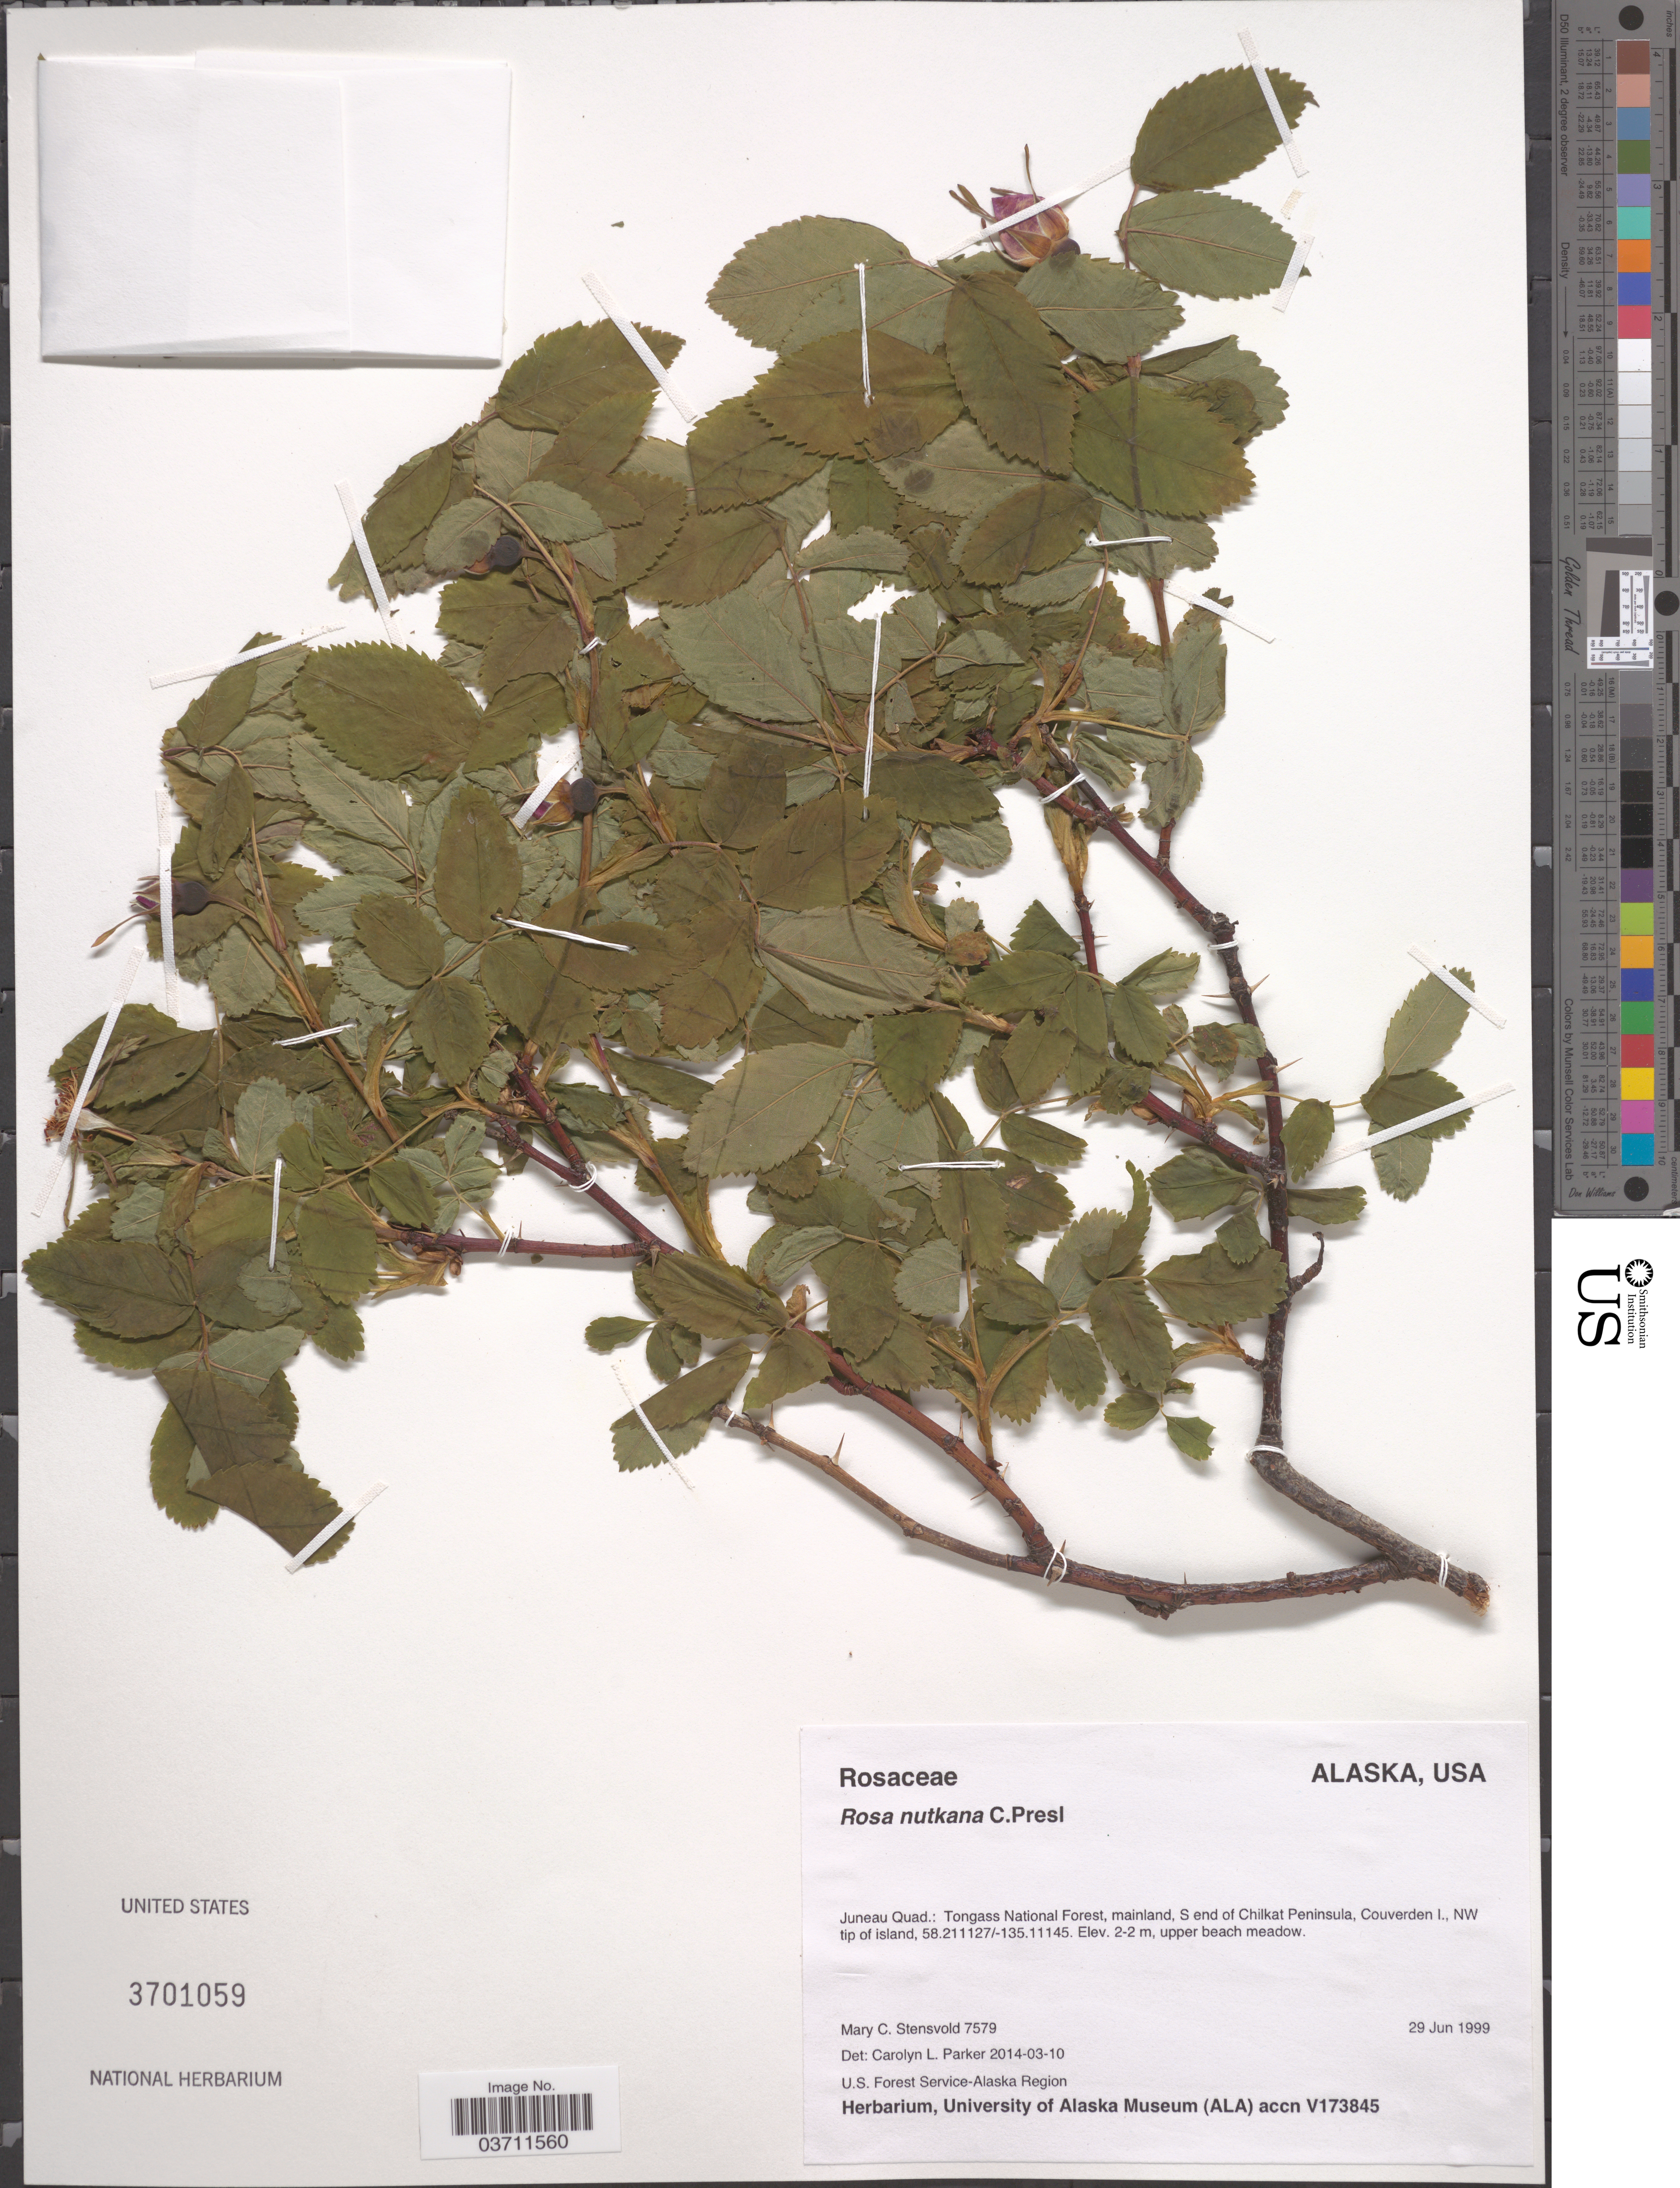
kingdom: Plantae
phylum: Tracheophyta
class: Magnoliopsida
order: Rosales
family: Rosaceae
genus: Rosa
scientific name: Rosa nutkana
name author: C. Presl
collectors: M. Stensvold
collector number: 7579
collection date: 1999-06-29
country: United States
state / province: Alaska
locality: Juneau Quad.: Tongass National Forest, mainland, S end of Chilkat Peninsula, Couverden I., NW tip of island.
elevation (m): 2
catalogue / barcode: US 3701059